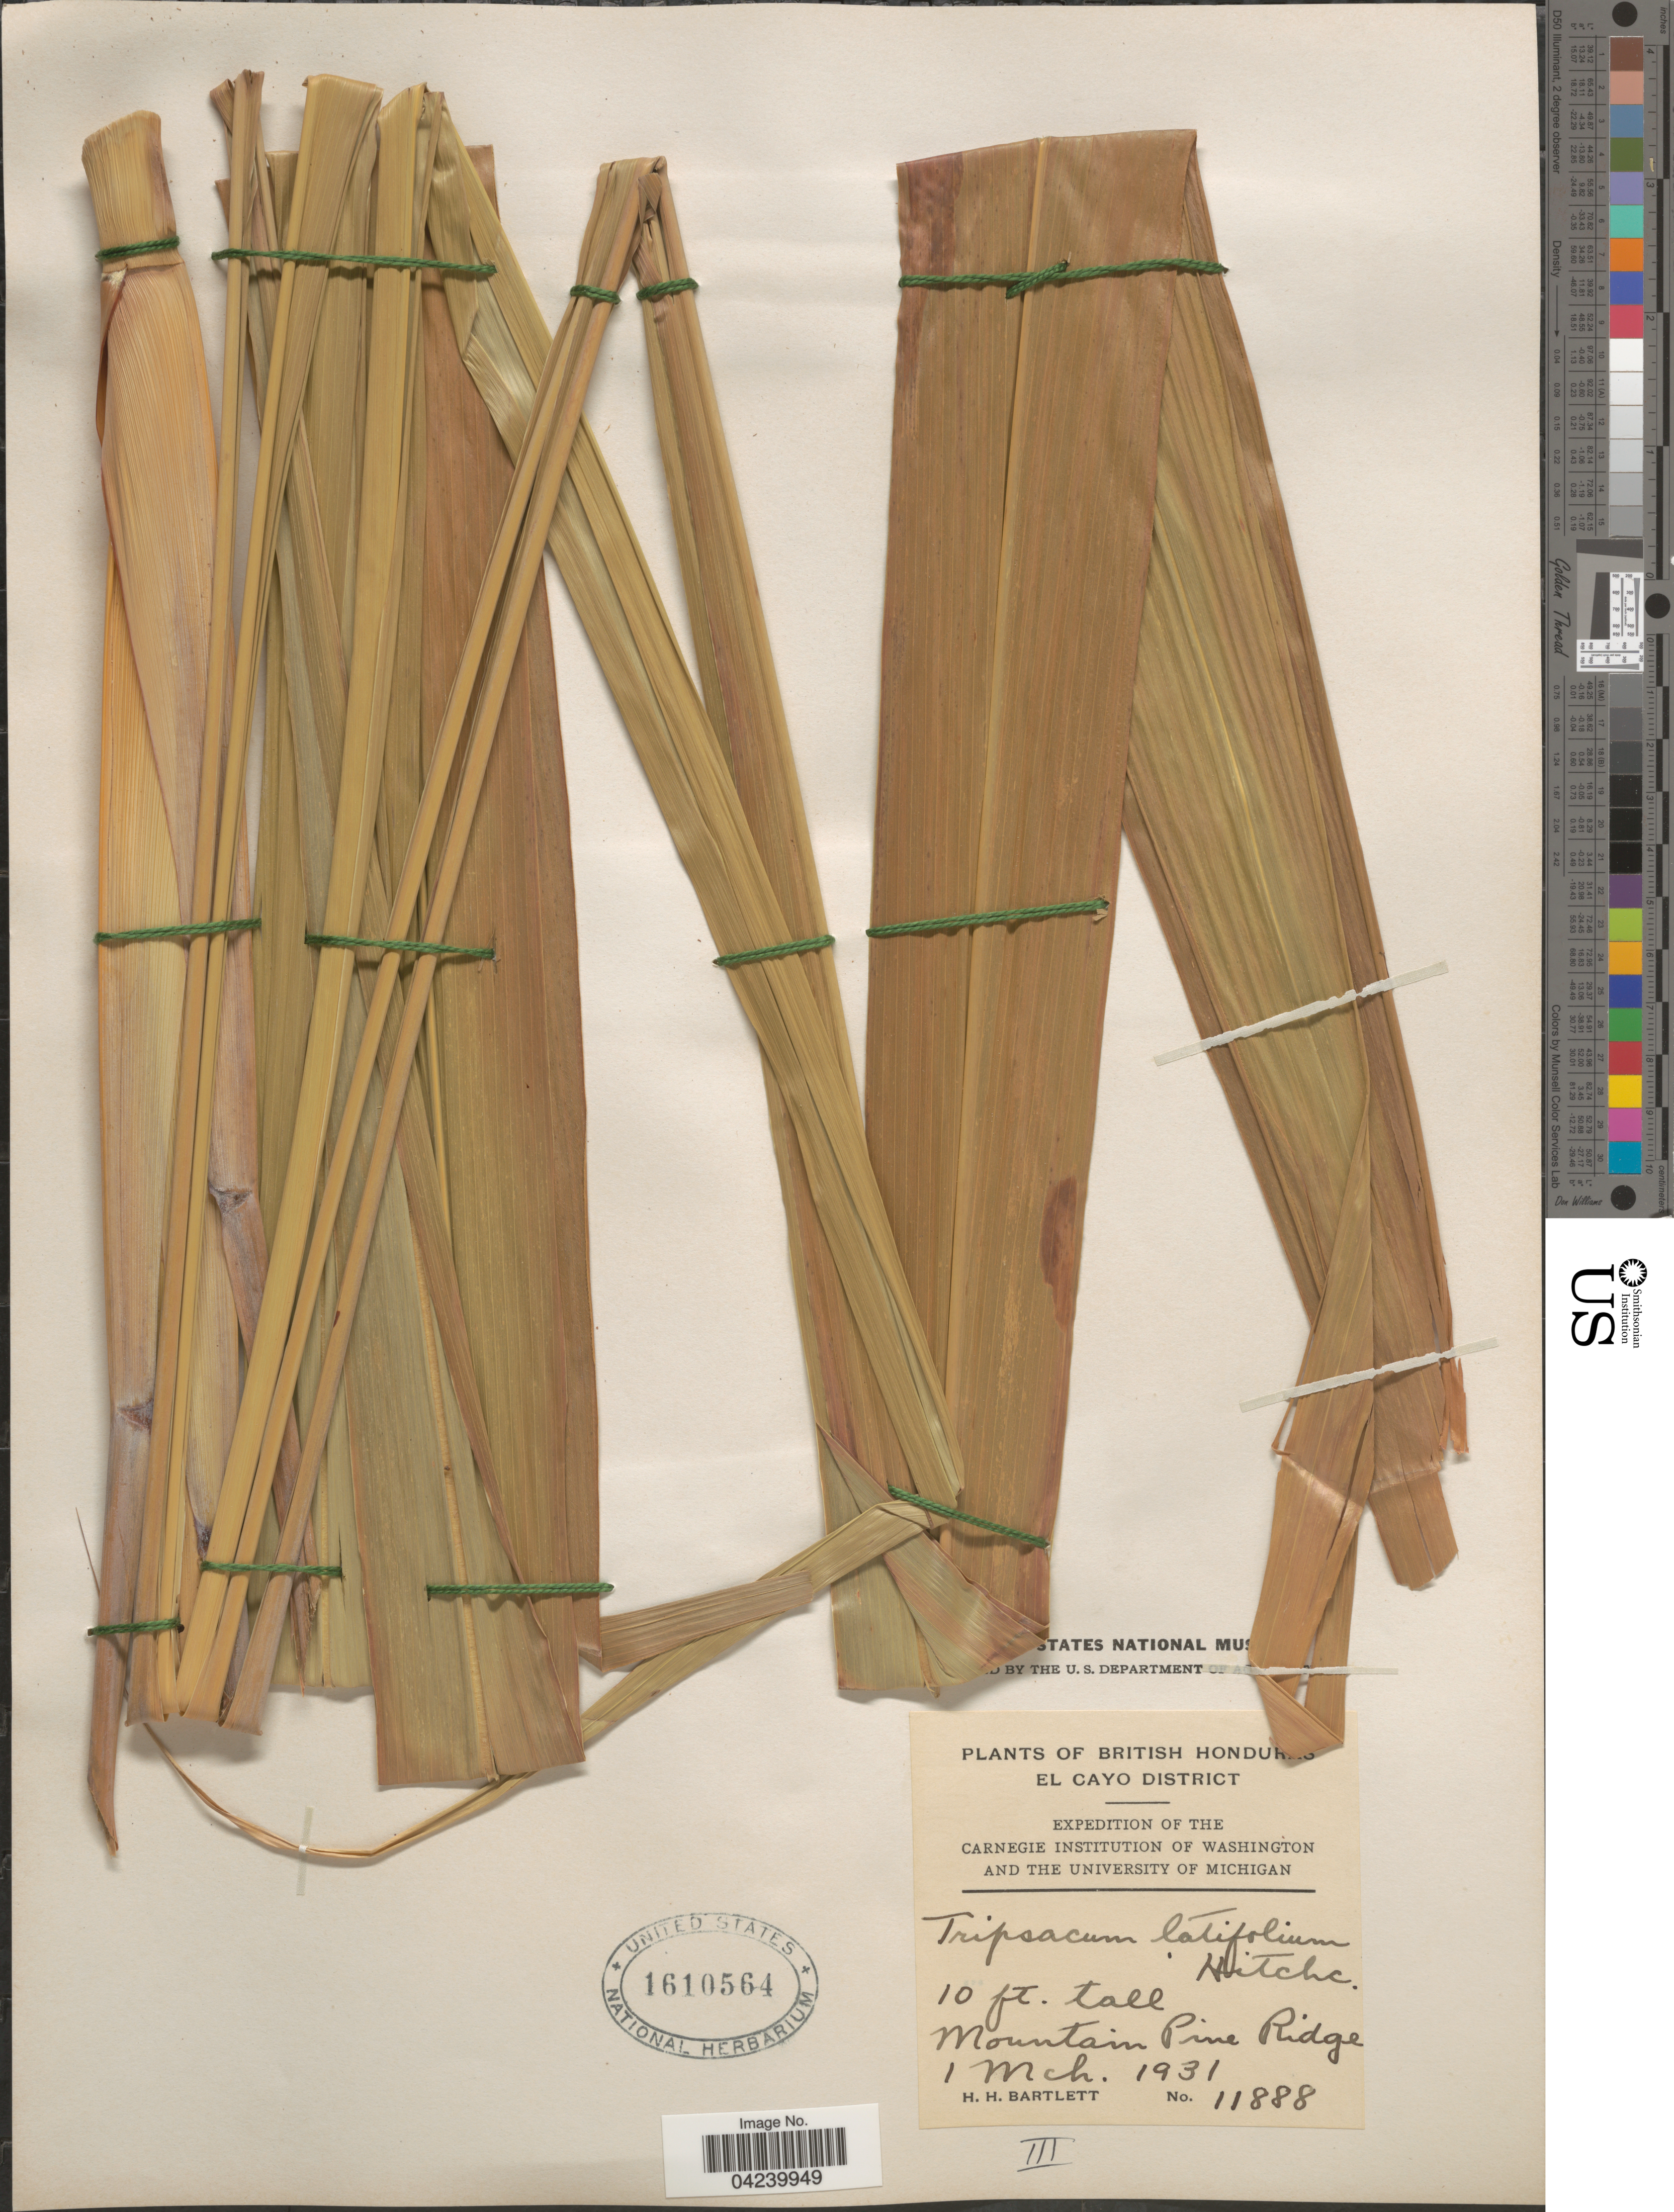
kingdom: Plantae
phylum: Tracheophyta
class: Liliopsida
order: Poales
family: Poaceae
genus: Tripsacum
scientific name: Tripsacum latifolium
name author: Hitchc.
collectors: H. H. Bartlett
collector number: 11888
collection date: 1931-03-01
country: Belize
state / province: Cayo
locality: British Honduras. El Cayo District. Expedition of the Carnegie Institution of Washington and the University of Michigan. Mountain Pine Ridge.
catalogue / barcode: US 1610564